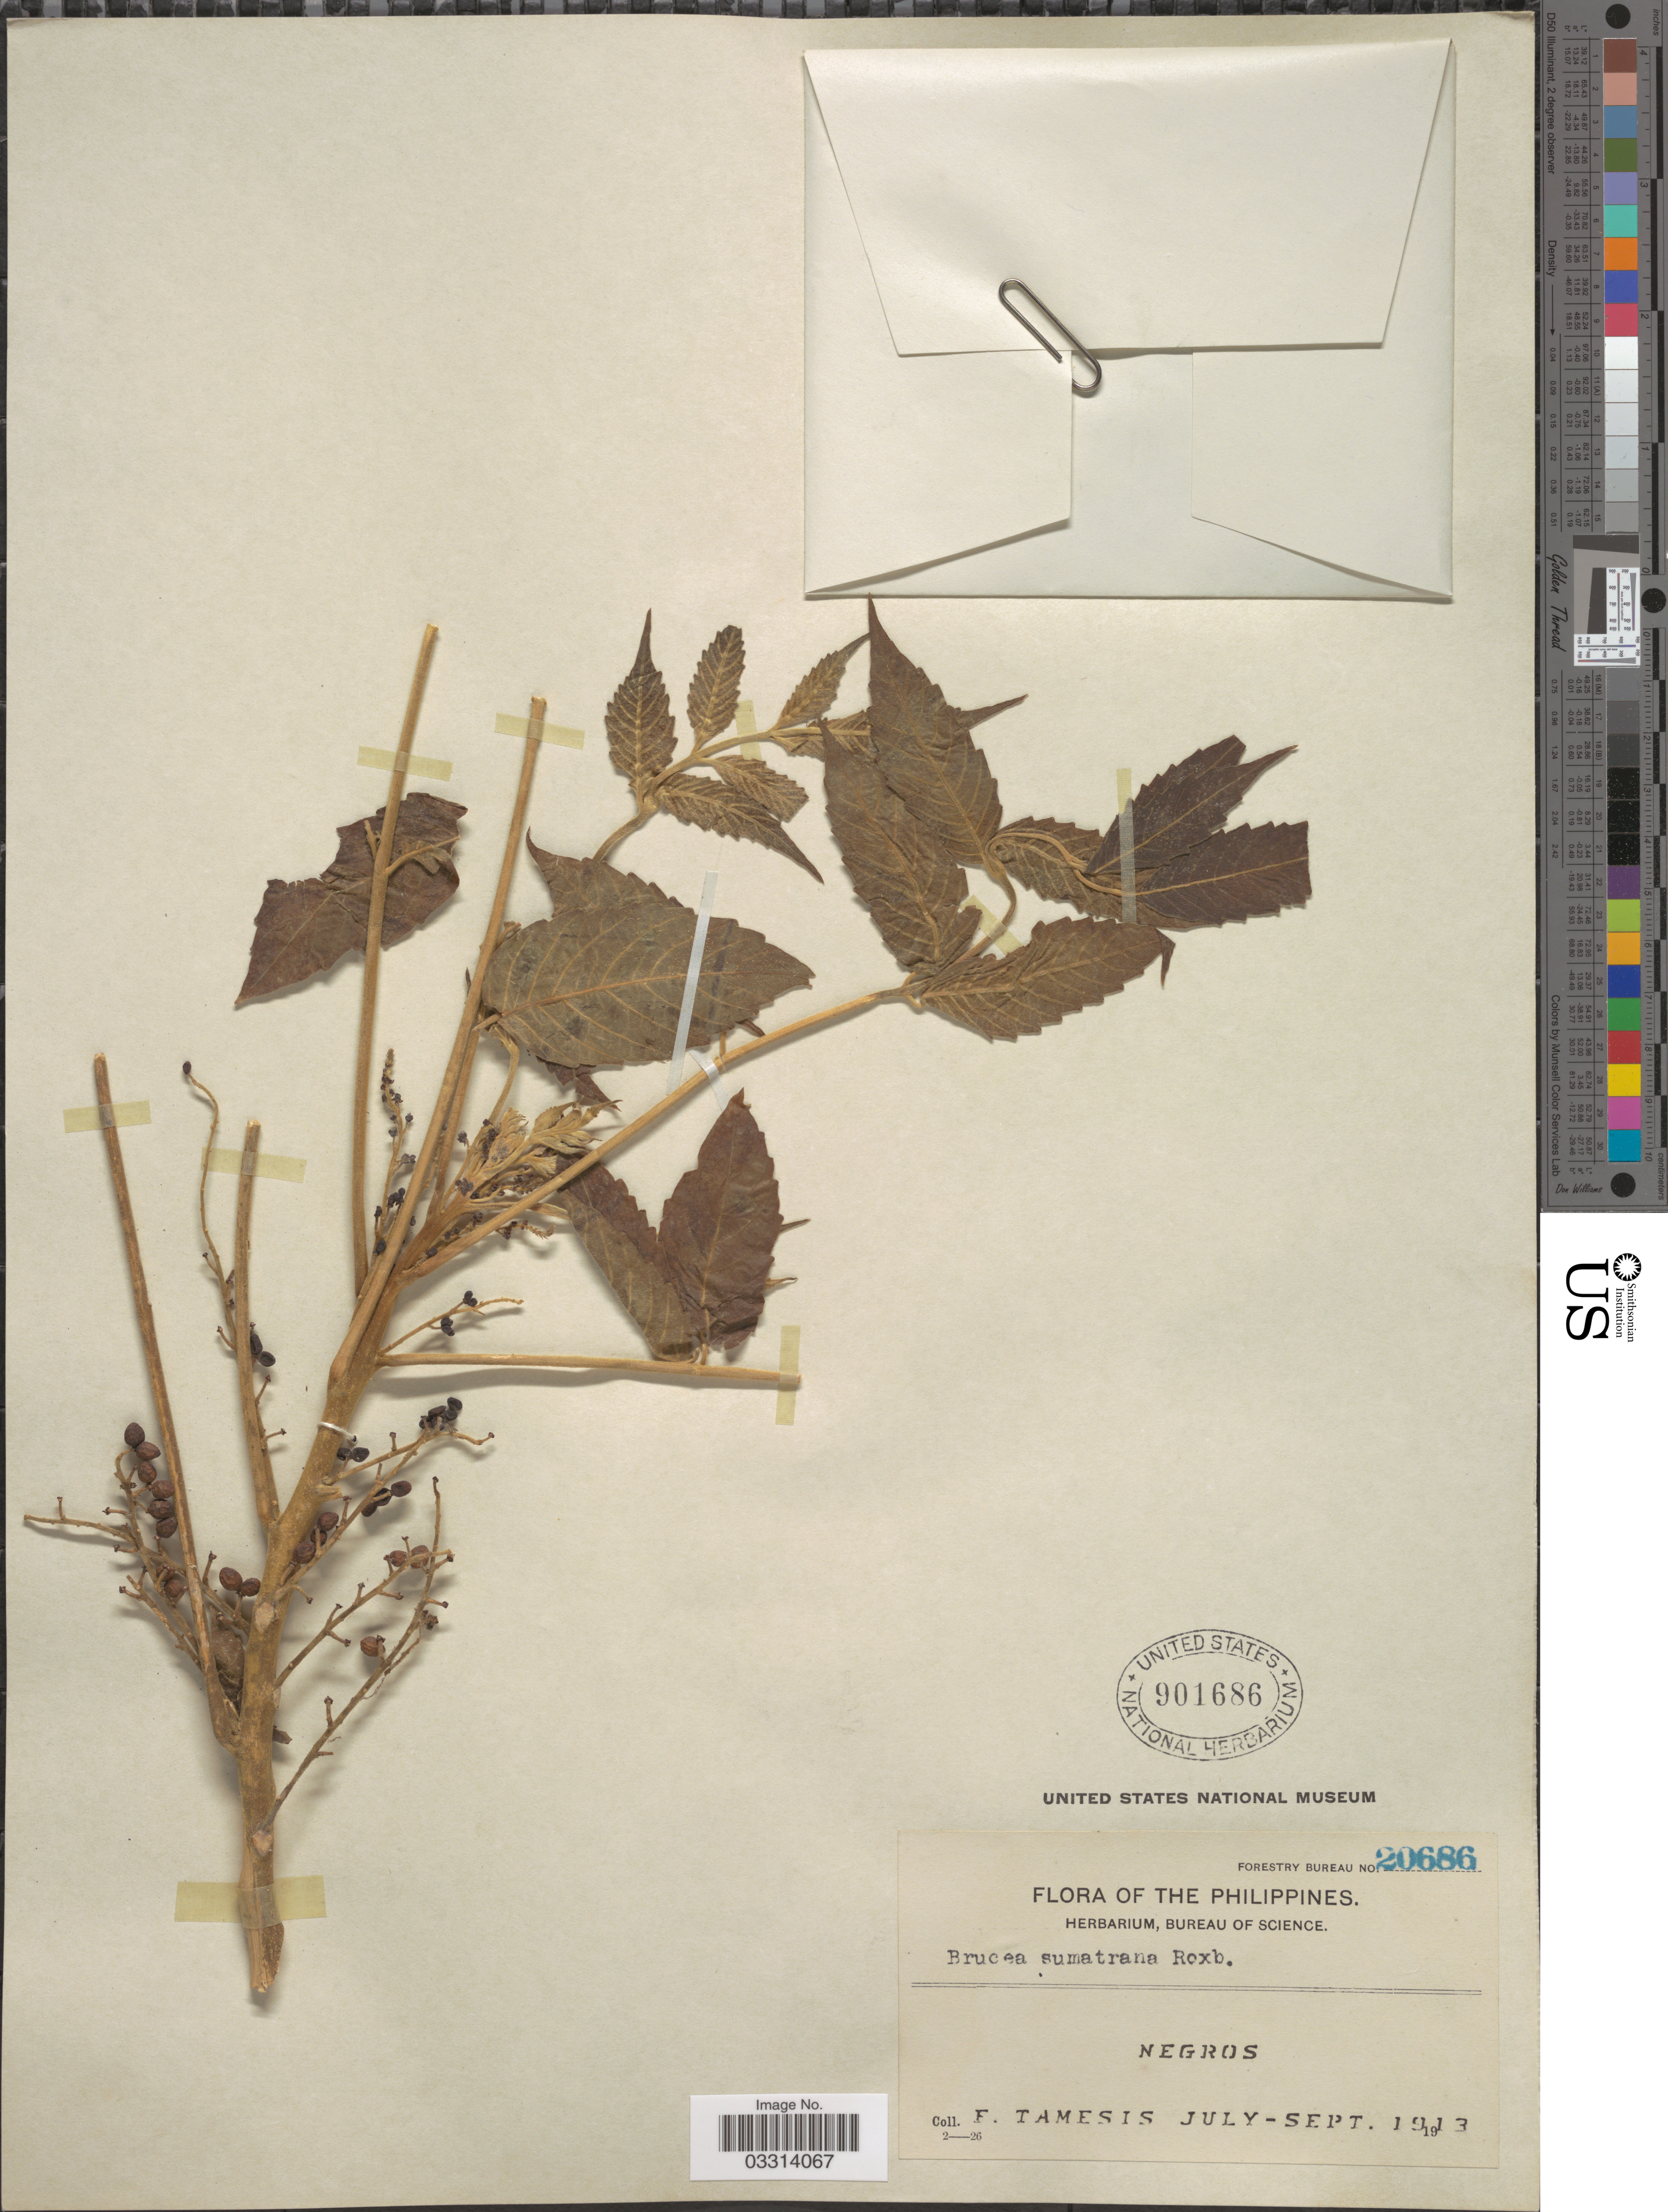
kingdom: Plantae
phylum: Tracheophyta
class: Magnoliopsida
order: Sapindales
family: Simaroubaceae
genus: Brucea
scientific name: Brucea javanica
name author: (L.) Merr.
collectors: F. Tamesis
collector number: Forestry Bureau 20686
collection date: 1913-07/1913-09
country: Philippines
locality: Negros.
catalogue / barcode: US 901686